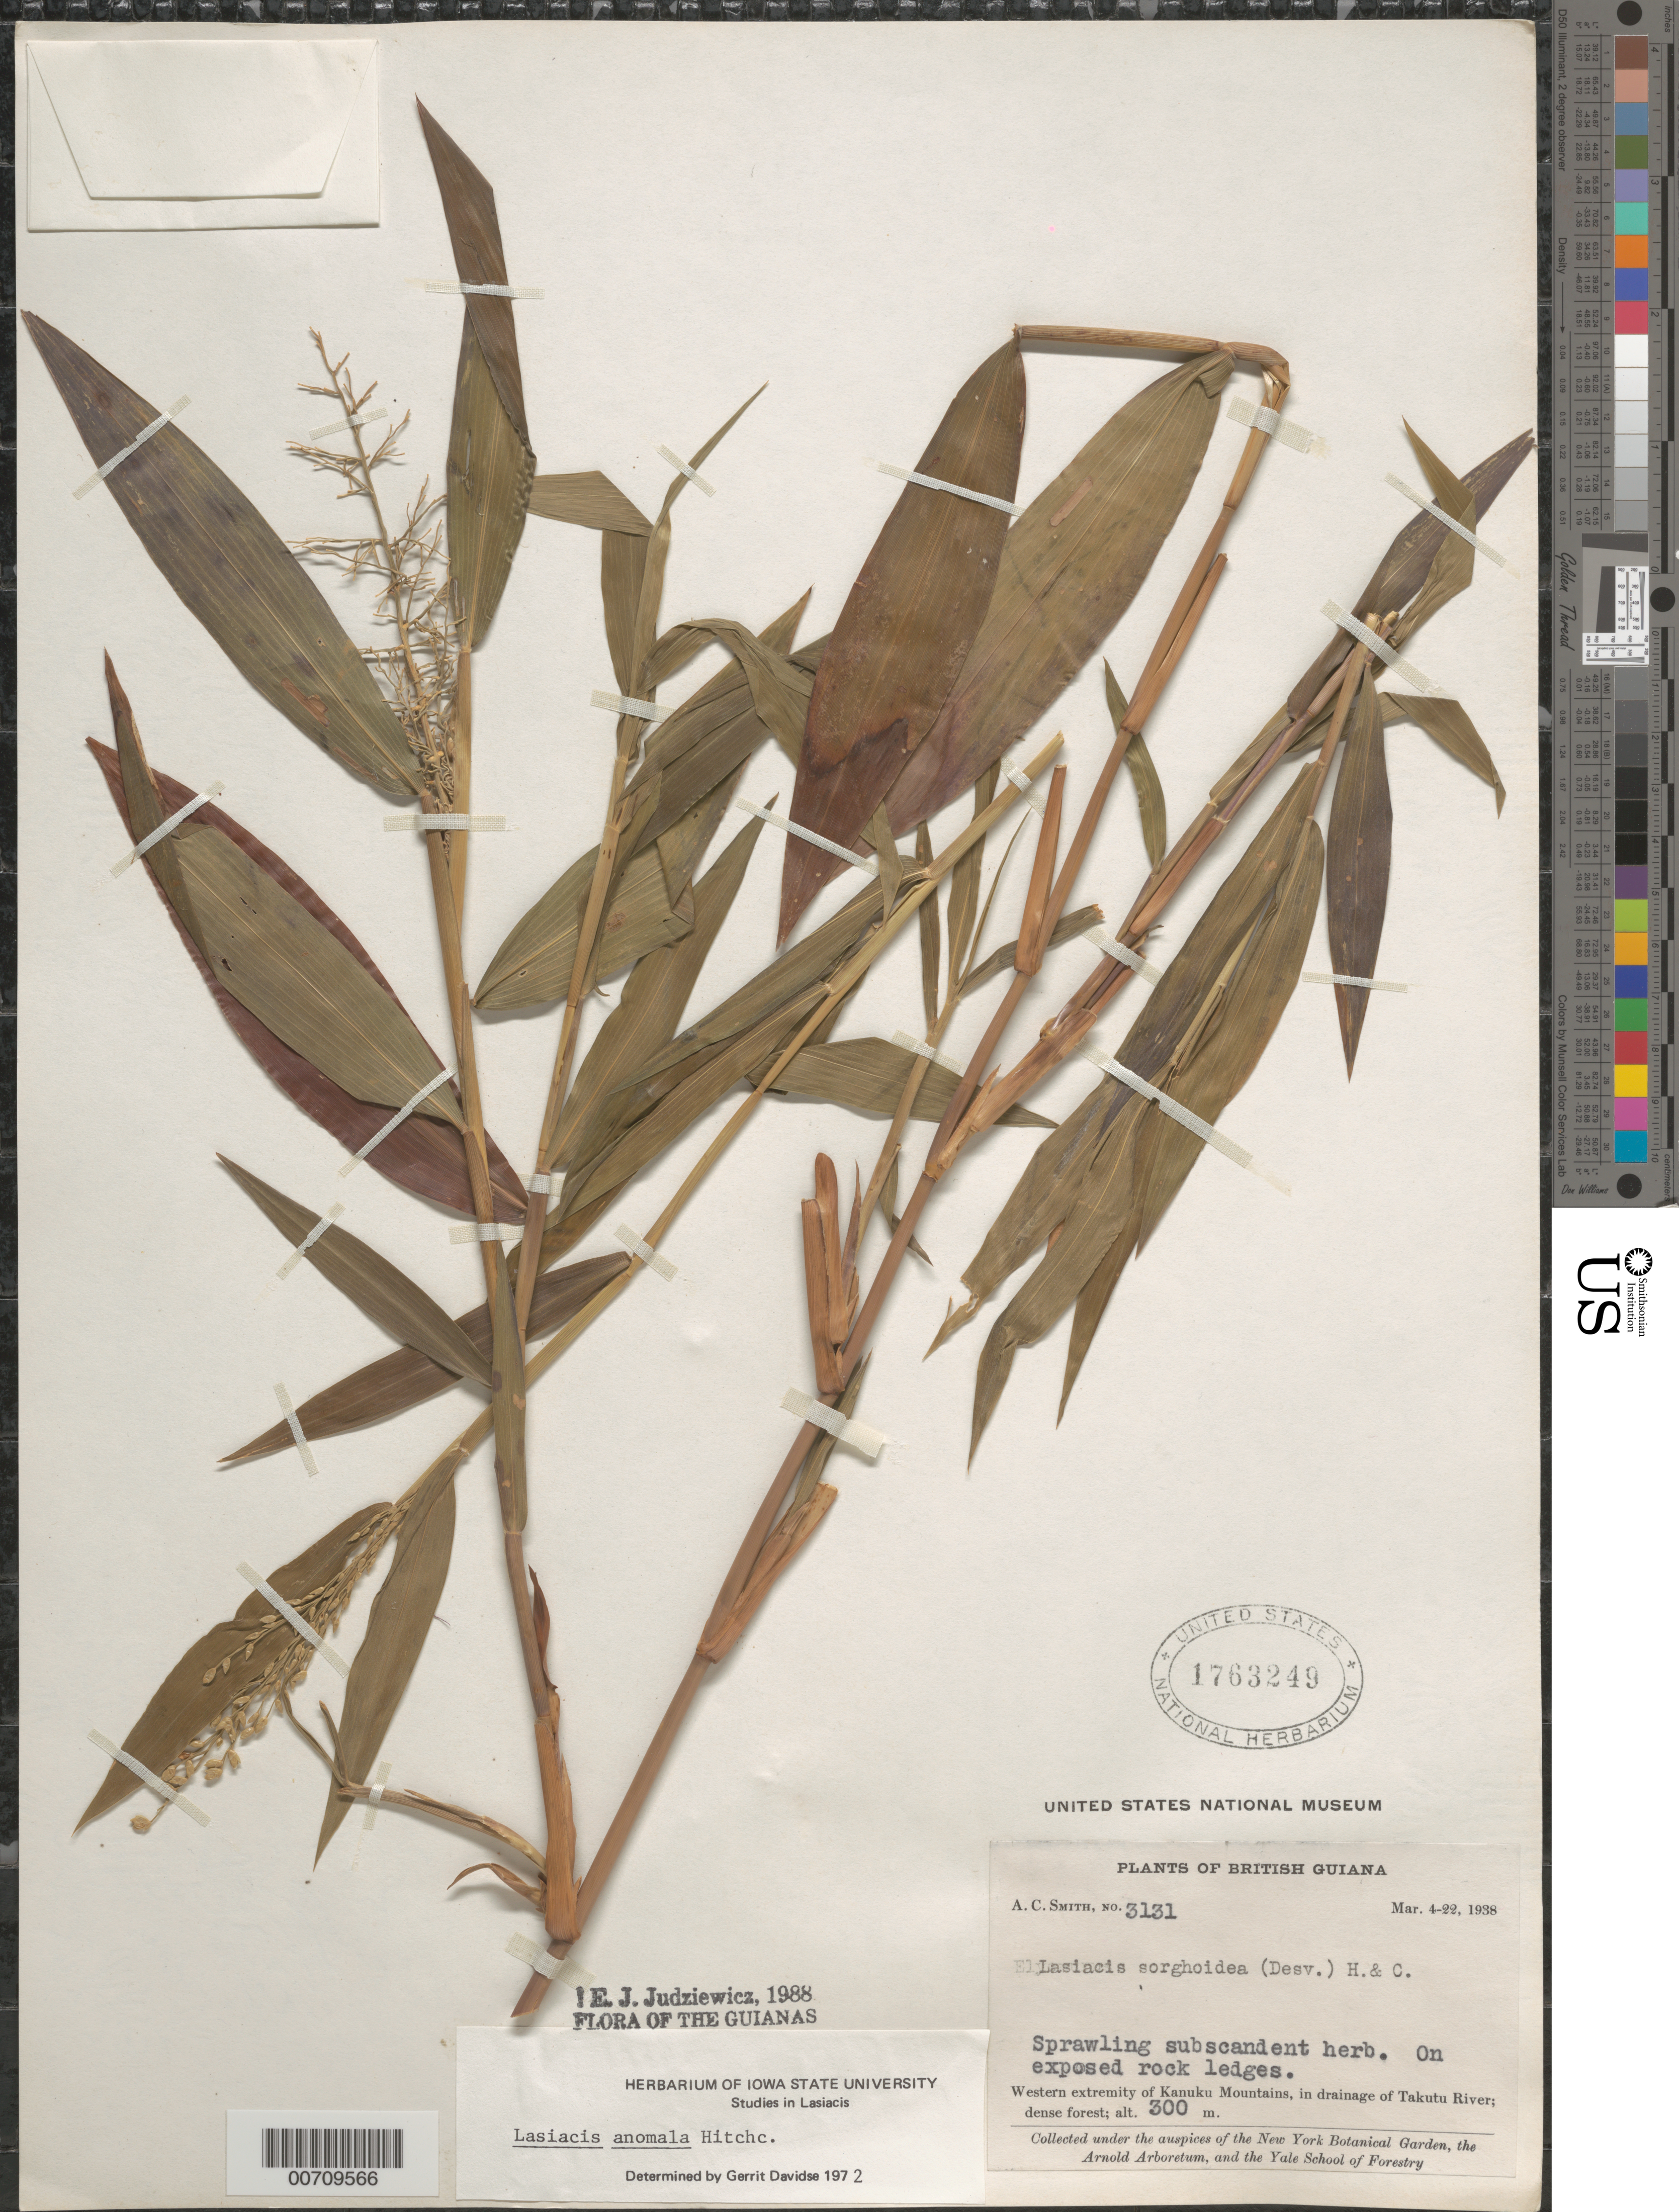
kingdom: Plantae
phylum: Tracheophyta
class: Liliopsida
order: Poales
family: Poaceae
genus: Lasiacis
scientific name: Lasiacis anomala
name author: Hitchc.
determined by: Davidse, Gerrit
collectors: A. C. Smith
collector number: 3131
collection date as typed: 4-Mar-38 to 22-Mar-38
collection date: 1938-03-04/1938-03-22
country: Guyana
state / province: U. Takutu-U. Essequibo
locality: Kanuku Mts., drainage of Takutu R., western extremity of Kanuku Mountains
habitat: Dense forest, on exposed rock ledges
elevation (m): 300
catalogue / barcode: US 1763249